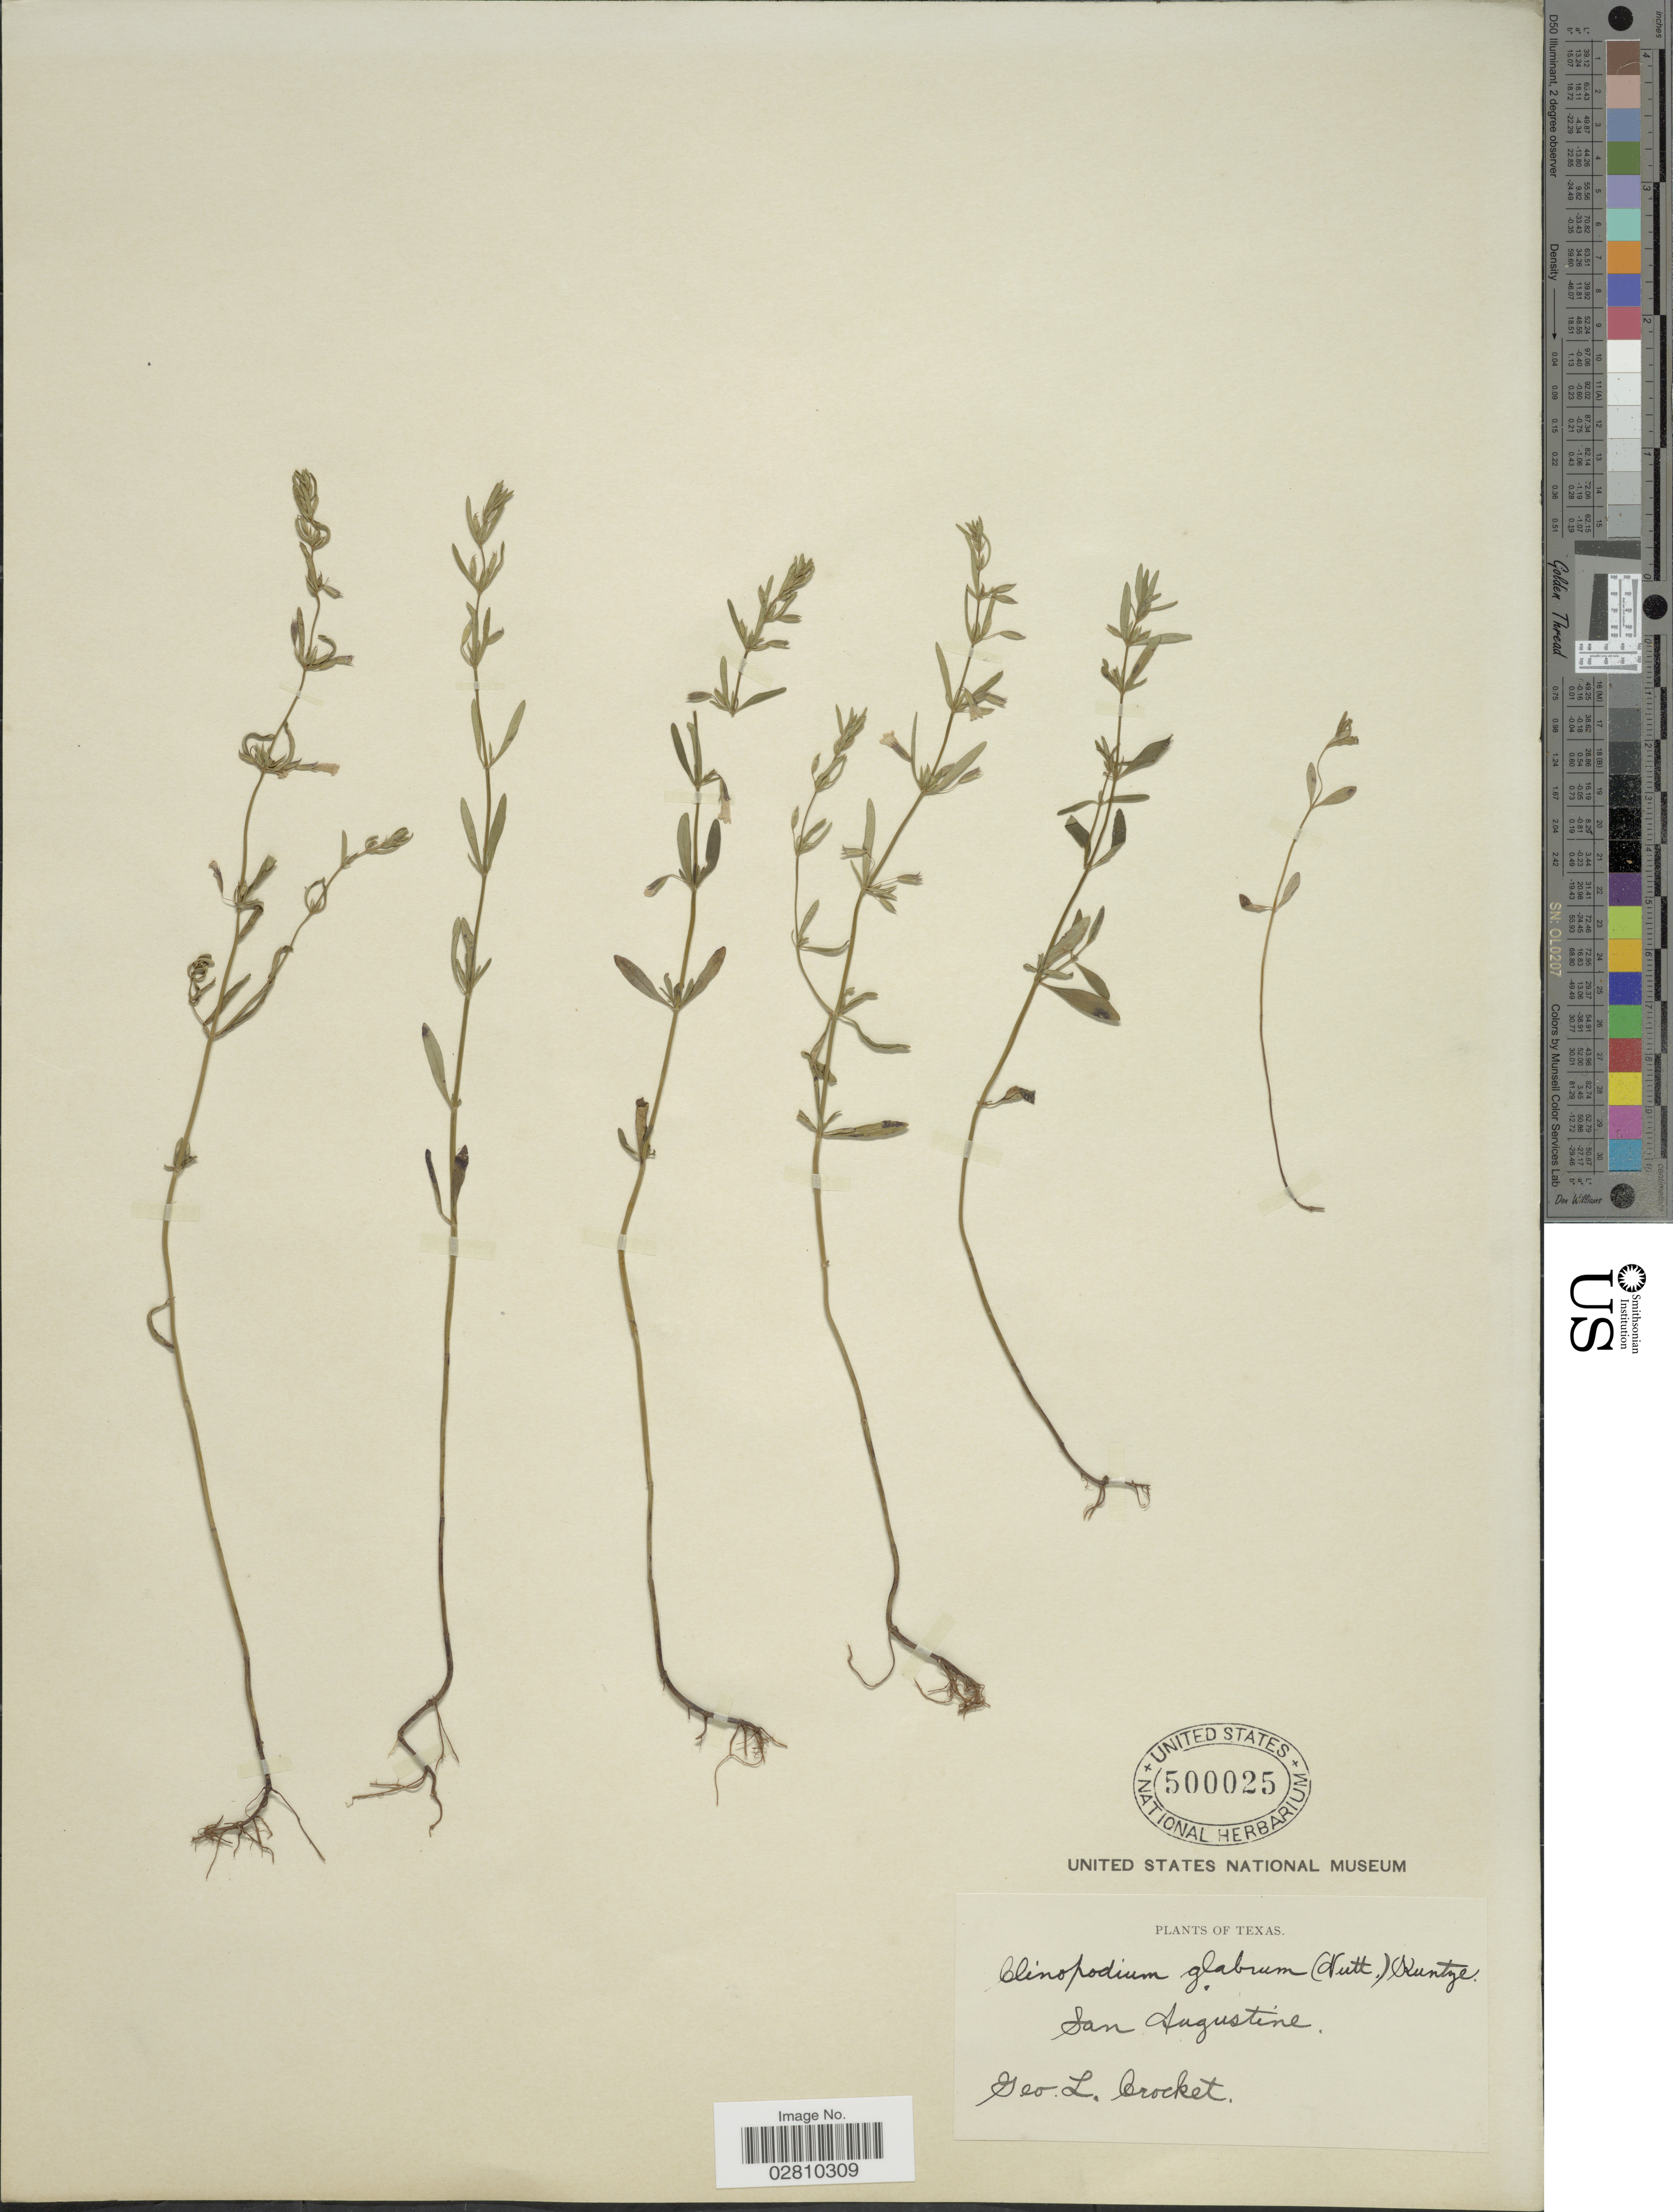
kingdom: Plantae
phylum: Tracheophyta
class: Magnoliopsida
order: Lamiales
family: Lamiaceae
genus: Clinopodium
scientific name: Clinopodium glabrum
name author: (Nutt.) Kuntze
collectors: G. Crocket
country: United States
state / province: Texas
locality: San Augustine.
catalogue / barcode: US 500025